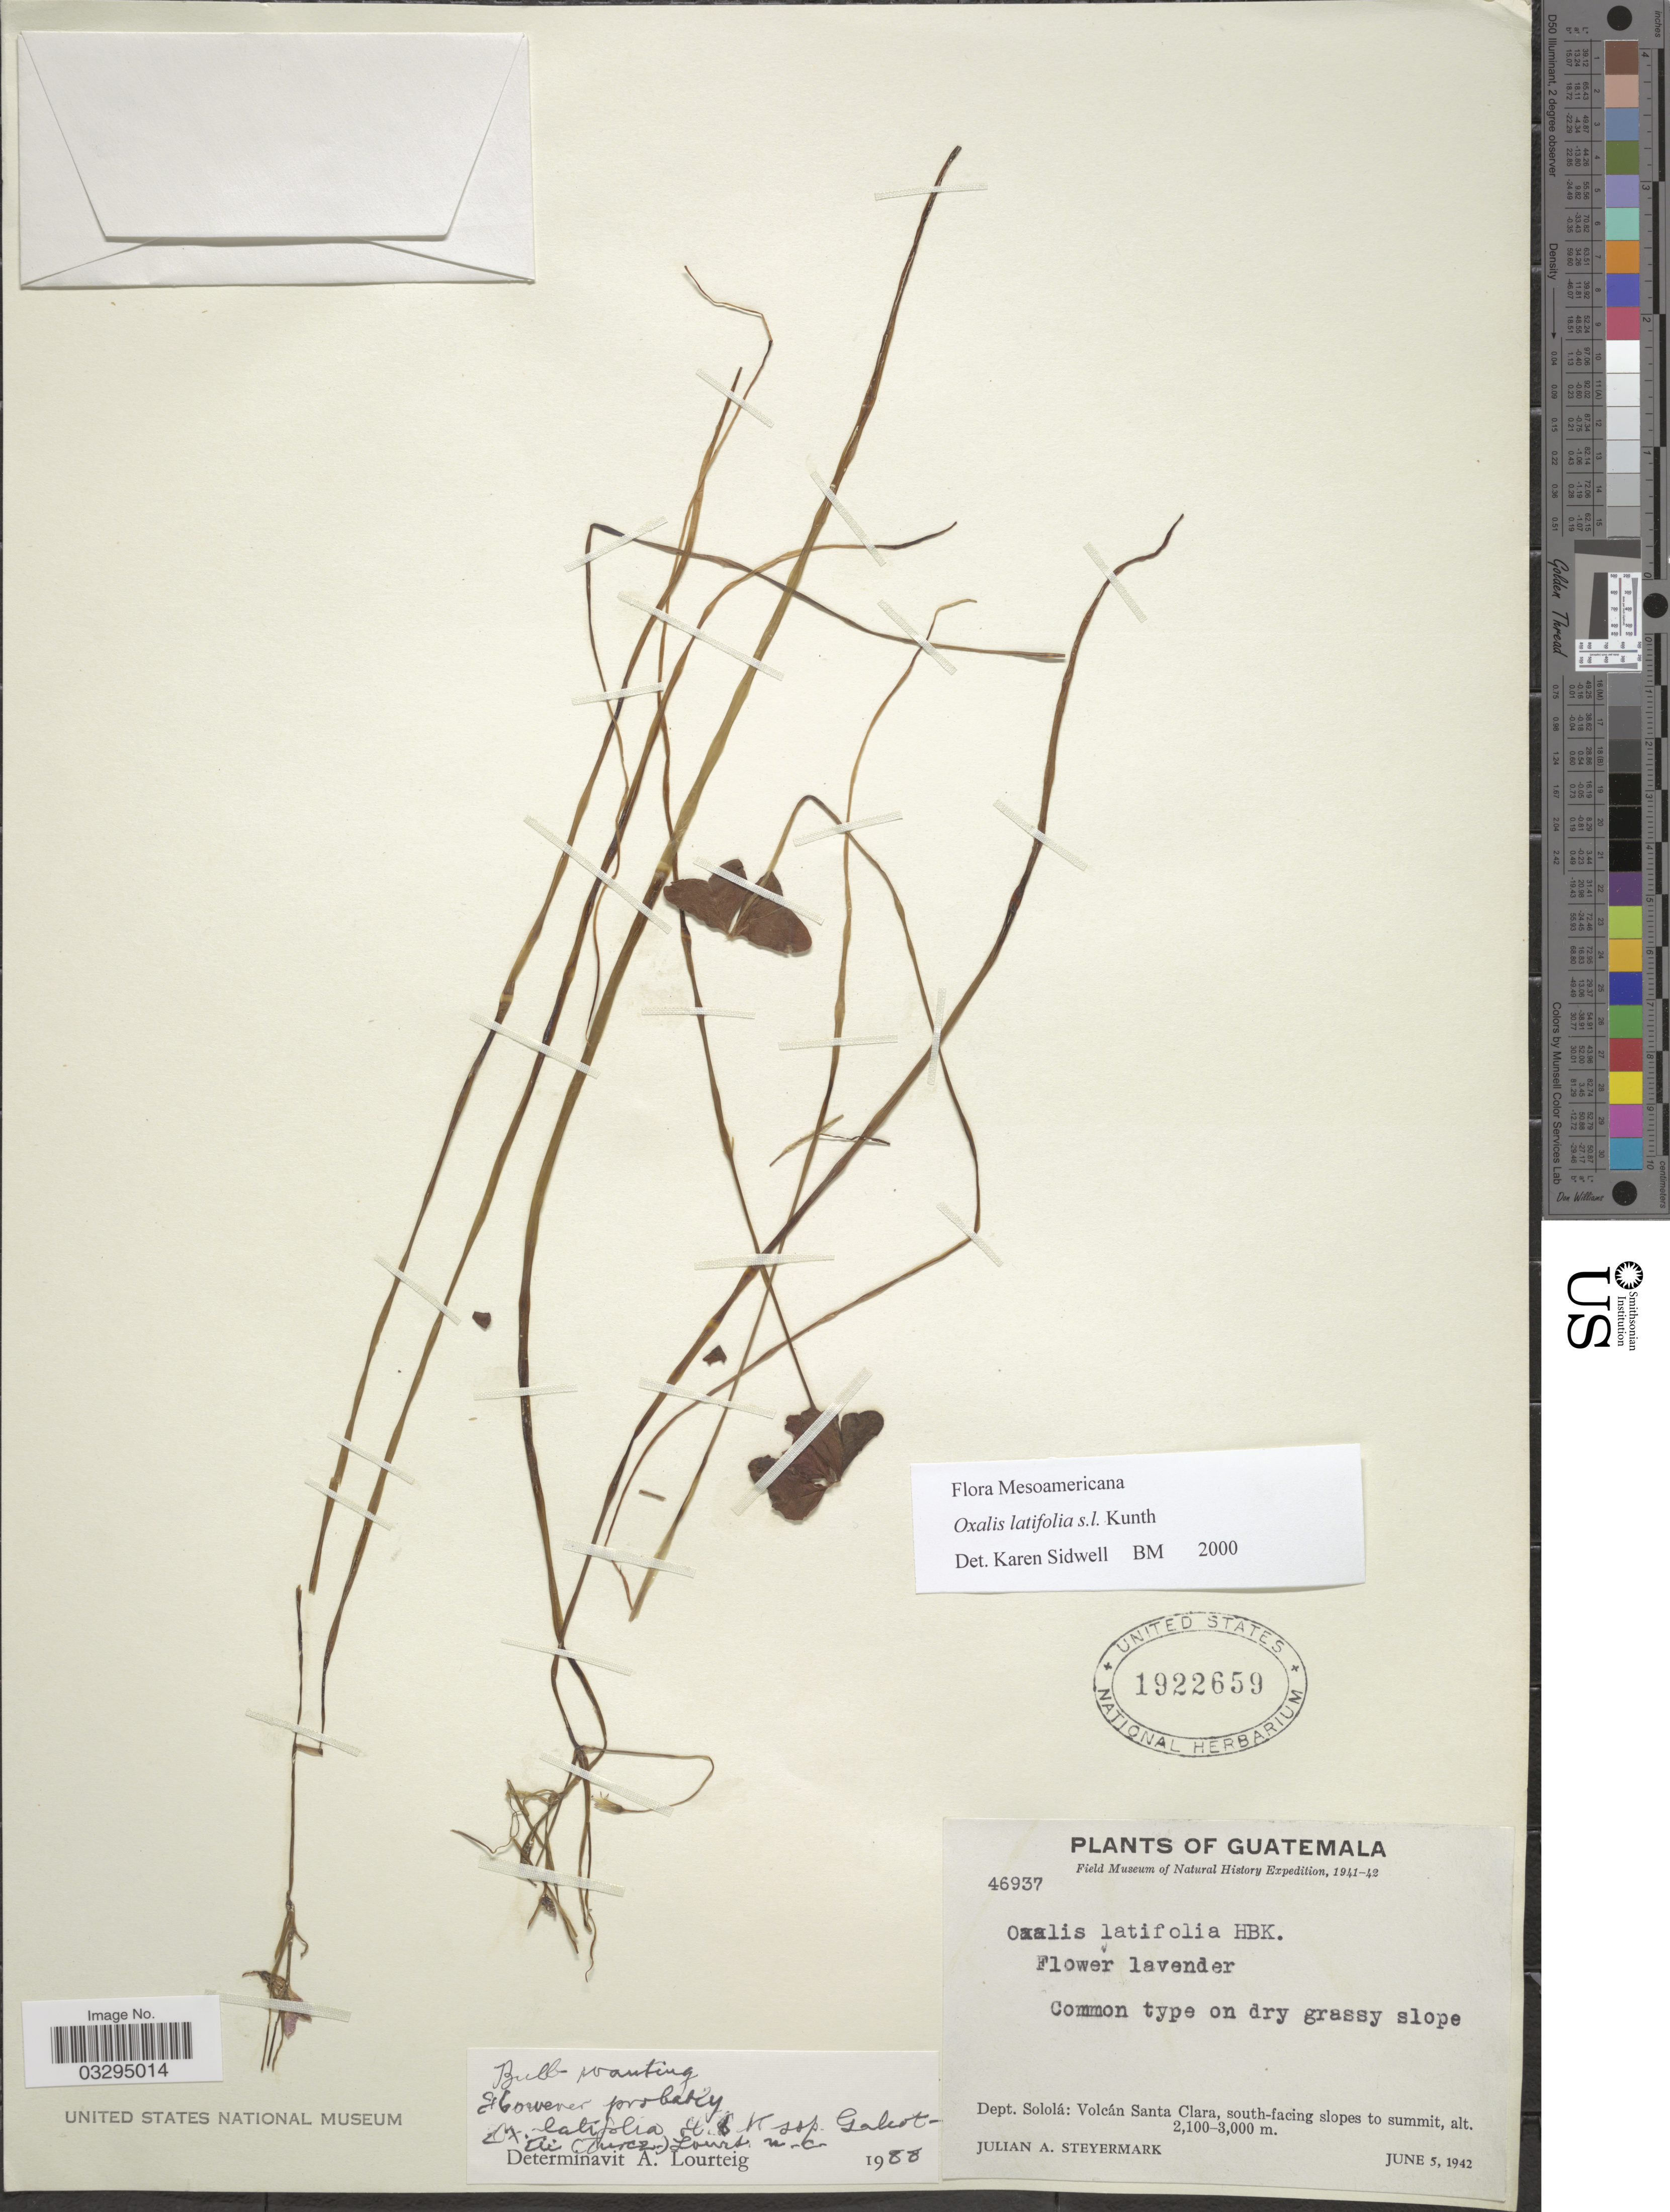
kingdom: Plantae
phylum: Tracheophyta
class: Magnoliopsida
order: Oxalidales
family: Oxalidaceae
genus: Oxalis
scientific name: Oxalis latifolia subsp. galeottii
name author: (Turcz.) Lourteig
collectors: J. Steyermark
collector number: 46937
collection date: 1942-06-05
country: Guatemala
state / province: Sololá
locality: Dept. Sololá: Volcán Santa Clara, south-facing slopes to summit.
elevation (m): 2100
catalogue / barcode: US 1922659